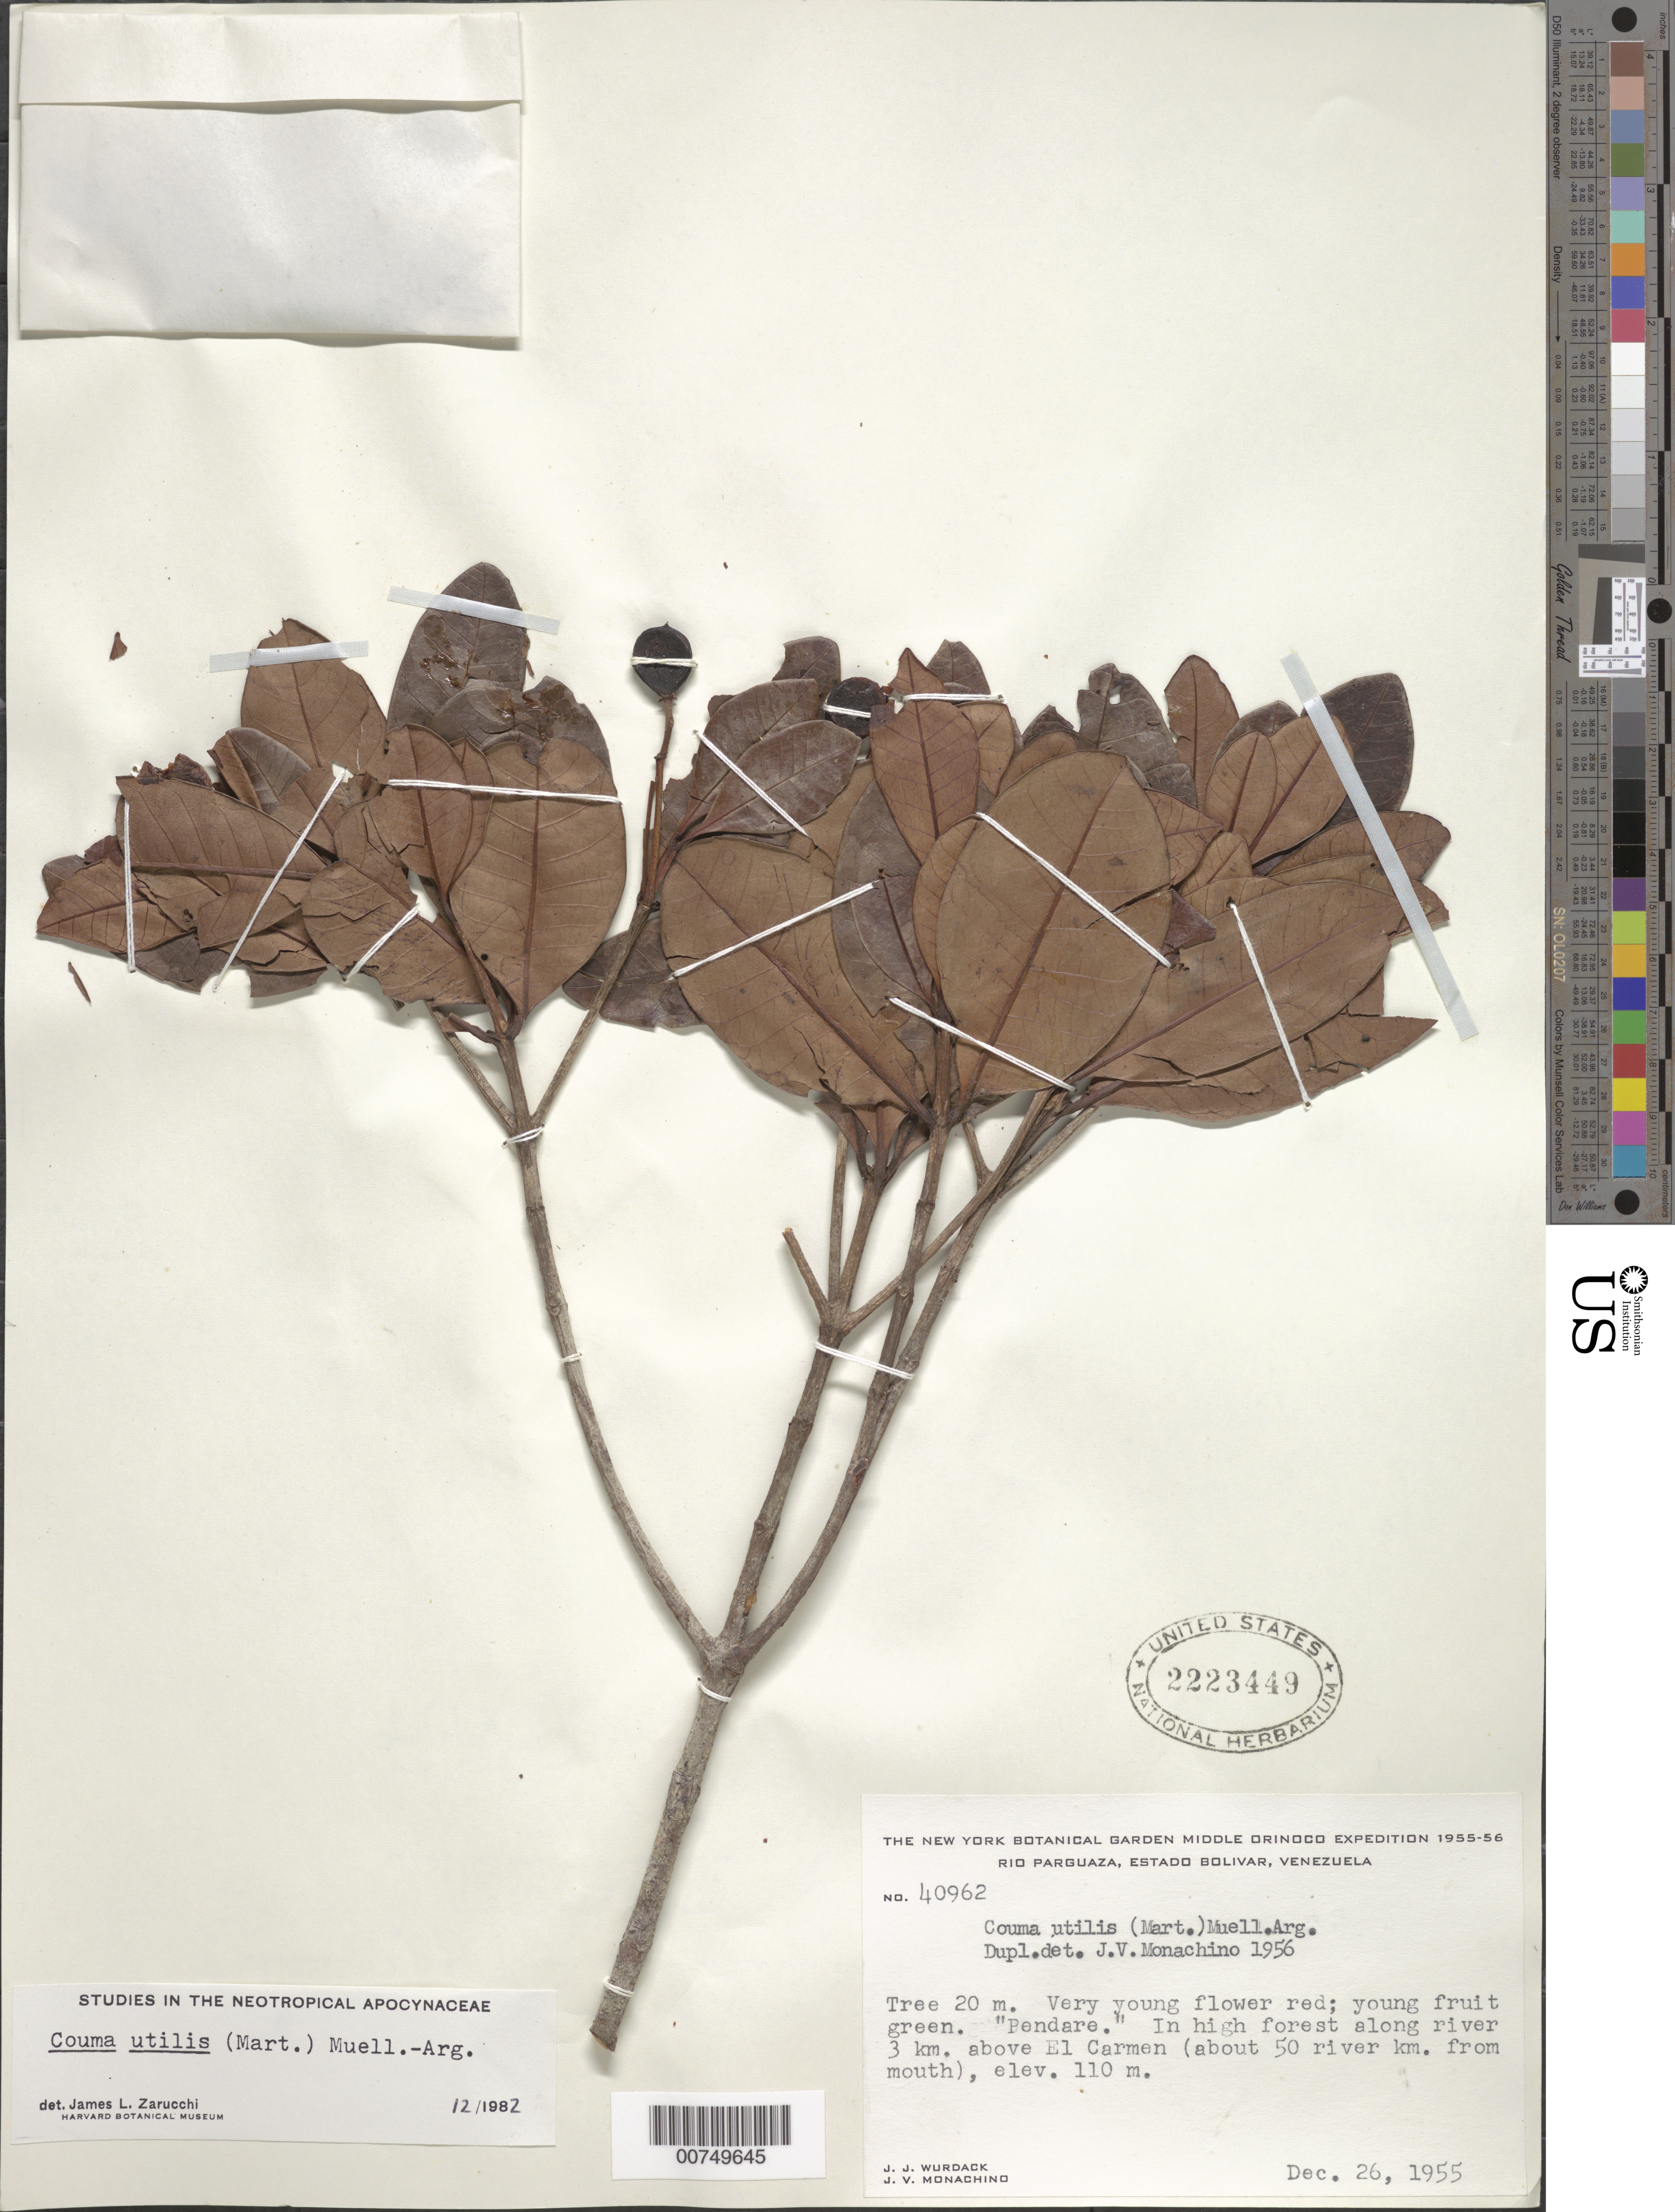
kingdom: Plantae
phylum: Tracheophyta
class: Magnoliopsida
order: Gentianales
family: Apocynaceae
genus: Couma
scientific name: Couma utilis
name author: (Mart.) Müll. Arg.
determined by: Zarucchi, J. L.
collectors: J. J. Wurdack & J. V. Monachino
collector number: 40962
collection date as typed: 26-Dec-55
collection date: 1955-12-26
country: Venezuela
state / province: Bolívar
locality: Río Parguaza, 3 km above El Carmen (about 50 km above river mouth)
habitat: High forest along river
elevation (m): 110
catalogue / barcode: US 2223449